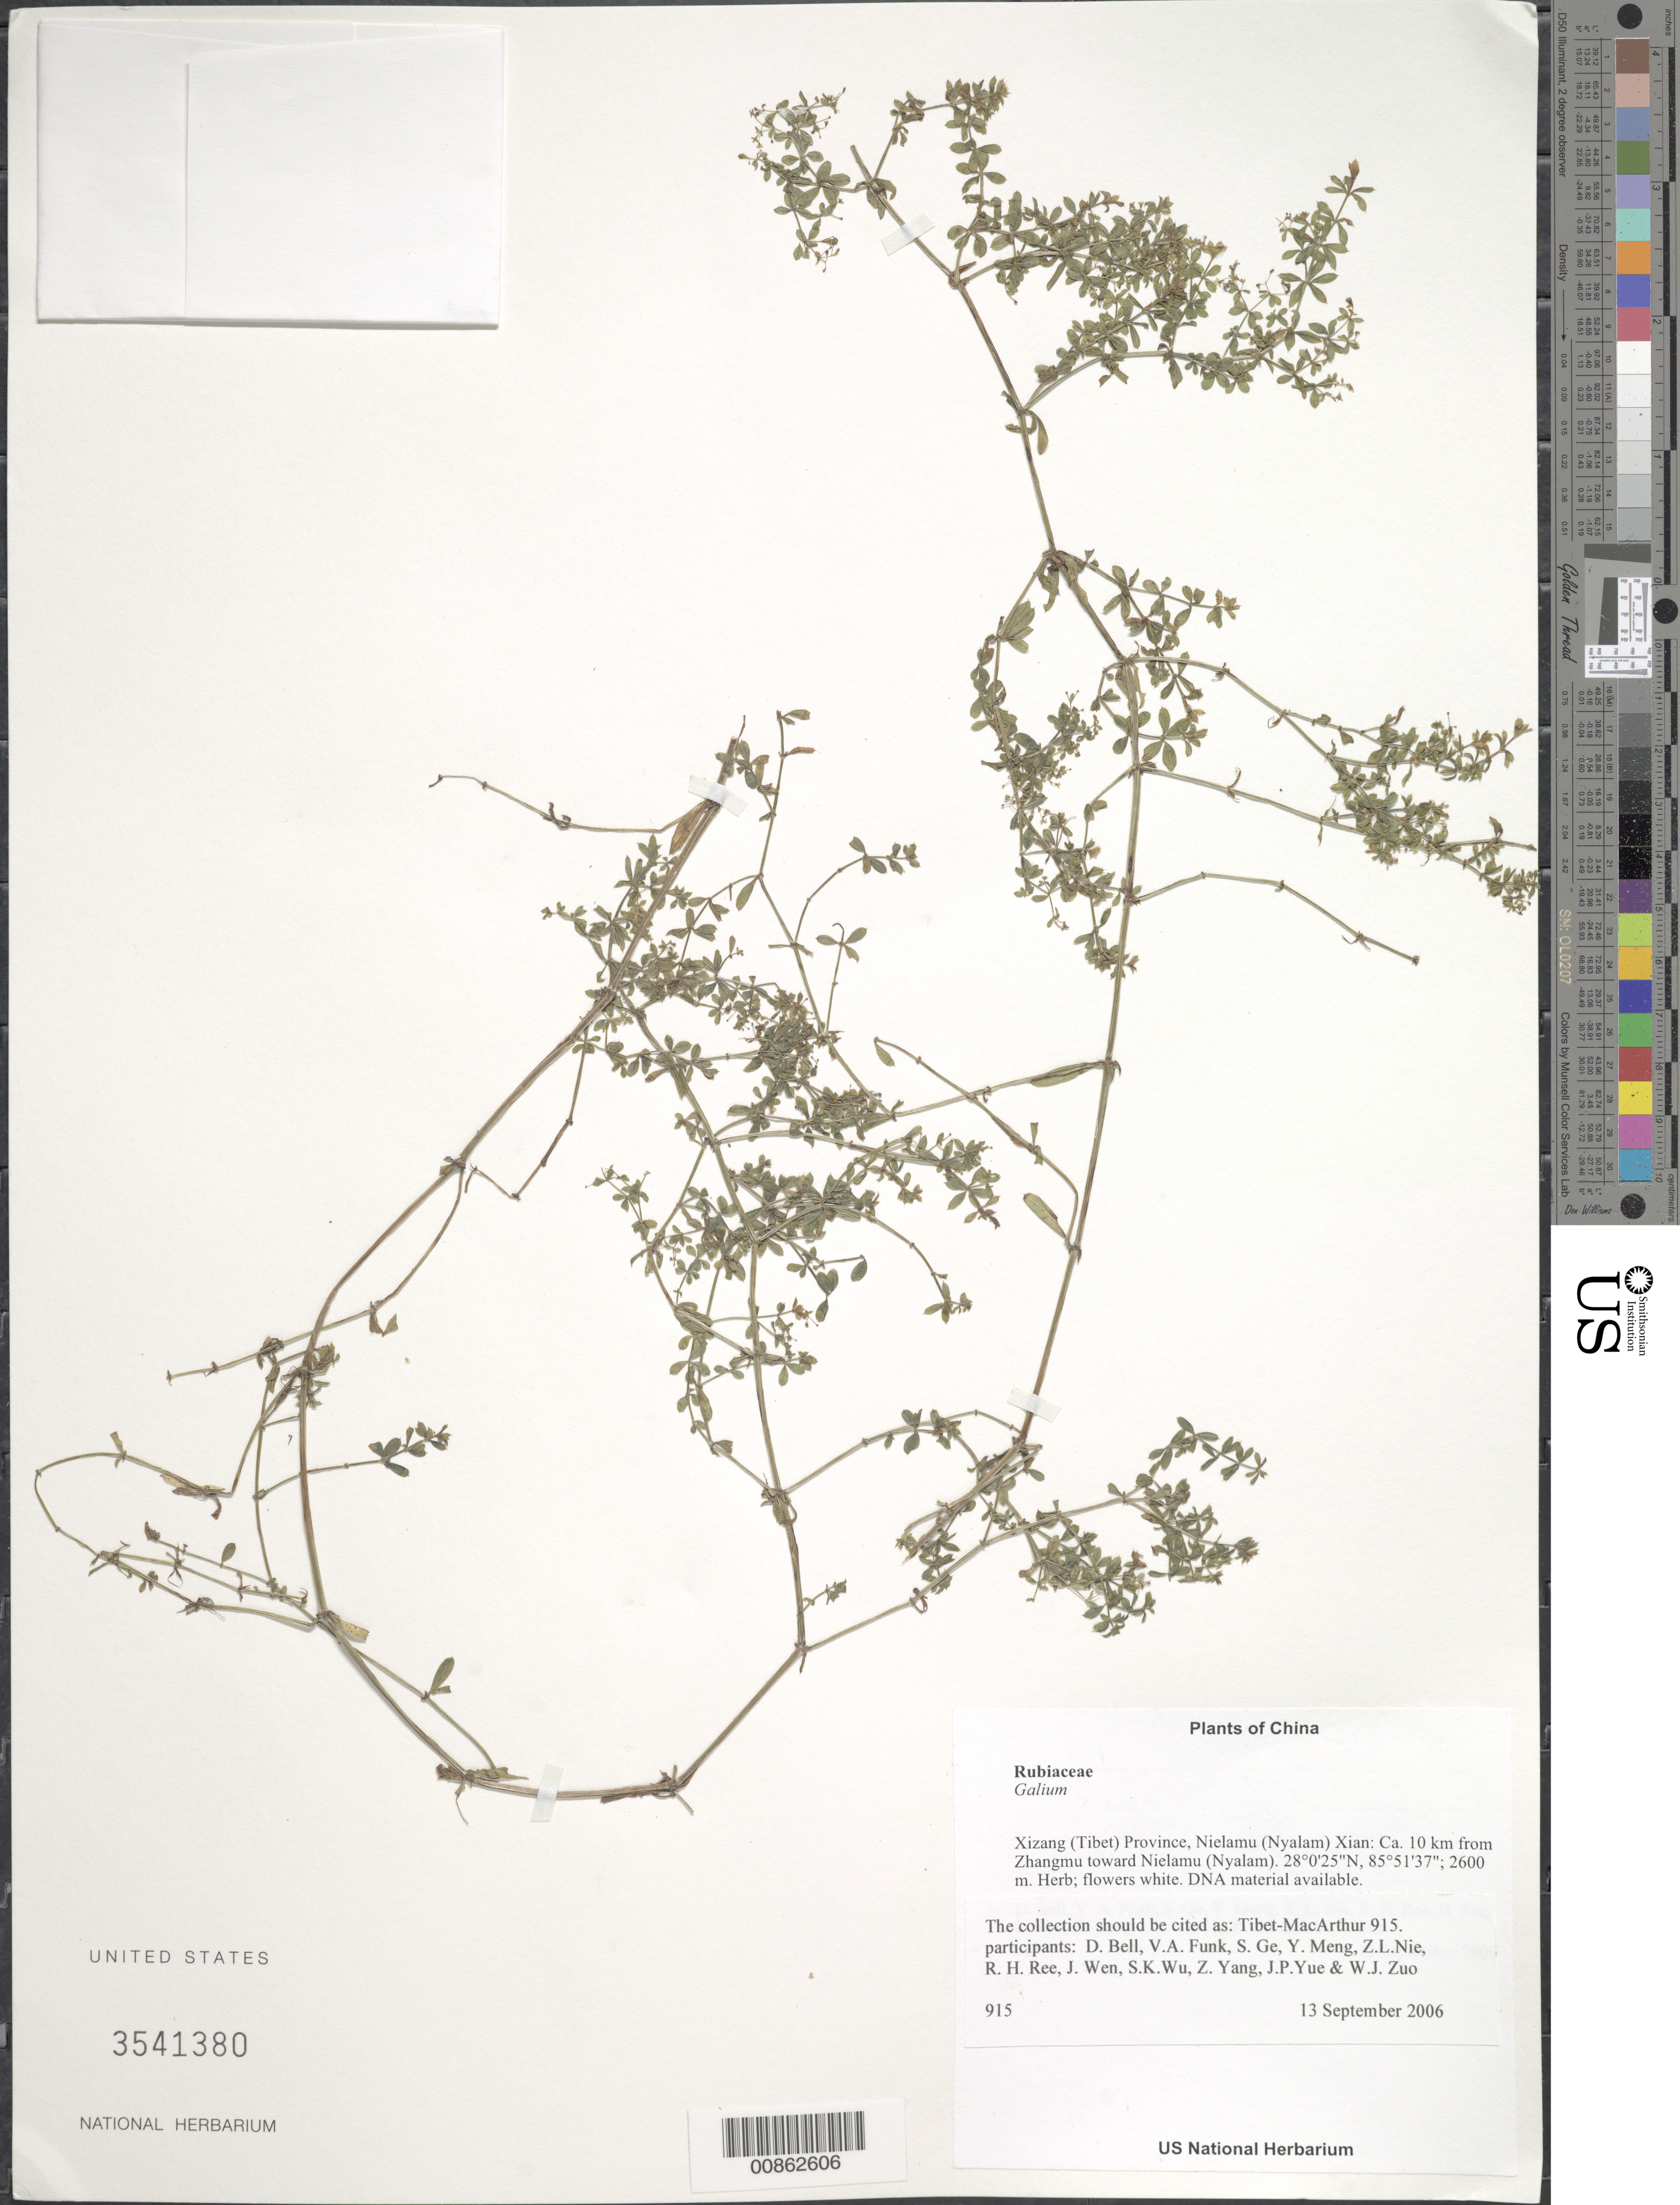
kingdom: Plantae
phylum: Tracheophyta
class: Magnoliopsida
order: Gentianales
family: Rubiaceae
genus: Galium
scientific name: Galium sp.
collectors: Tibet-MacArthur, D. A. Bell, V. Funk, S. Ge, Y. Meng, Z. Nie, R. Ree, H. Sun, J. Wen, Z. Yang, J. Yue, Z. Zhou & W. Zuo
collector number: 915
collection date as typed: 13 Sep 2006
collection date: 2006-09-13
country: China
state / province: Xizang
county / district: Nielamu (Nyalam) Xian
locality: Ca. 10 km from Zhangmu toward Nielamu (Nyalam).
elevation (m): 2600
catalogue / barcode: US 3541380